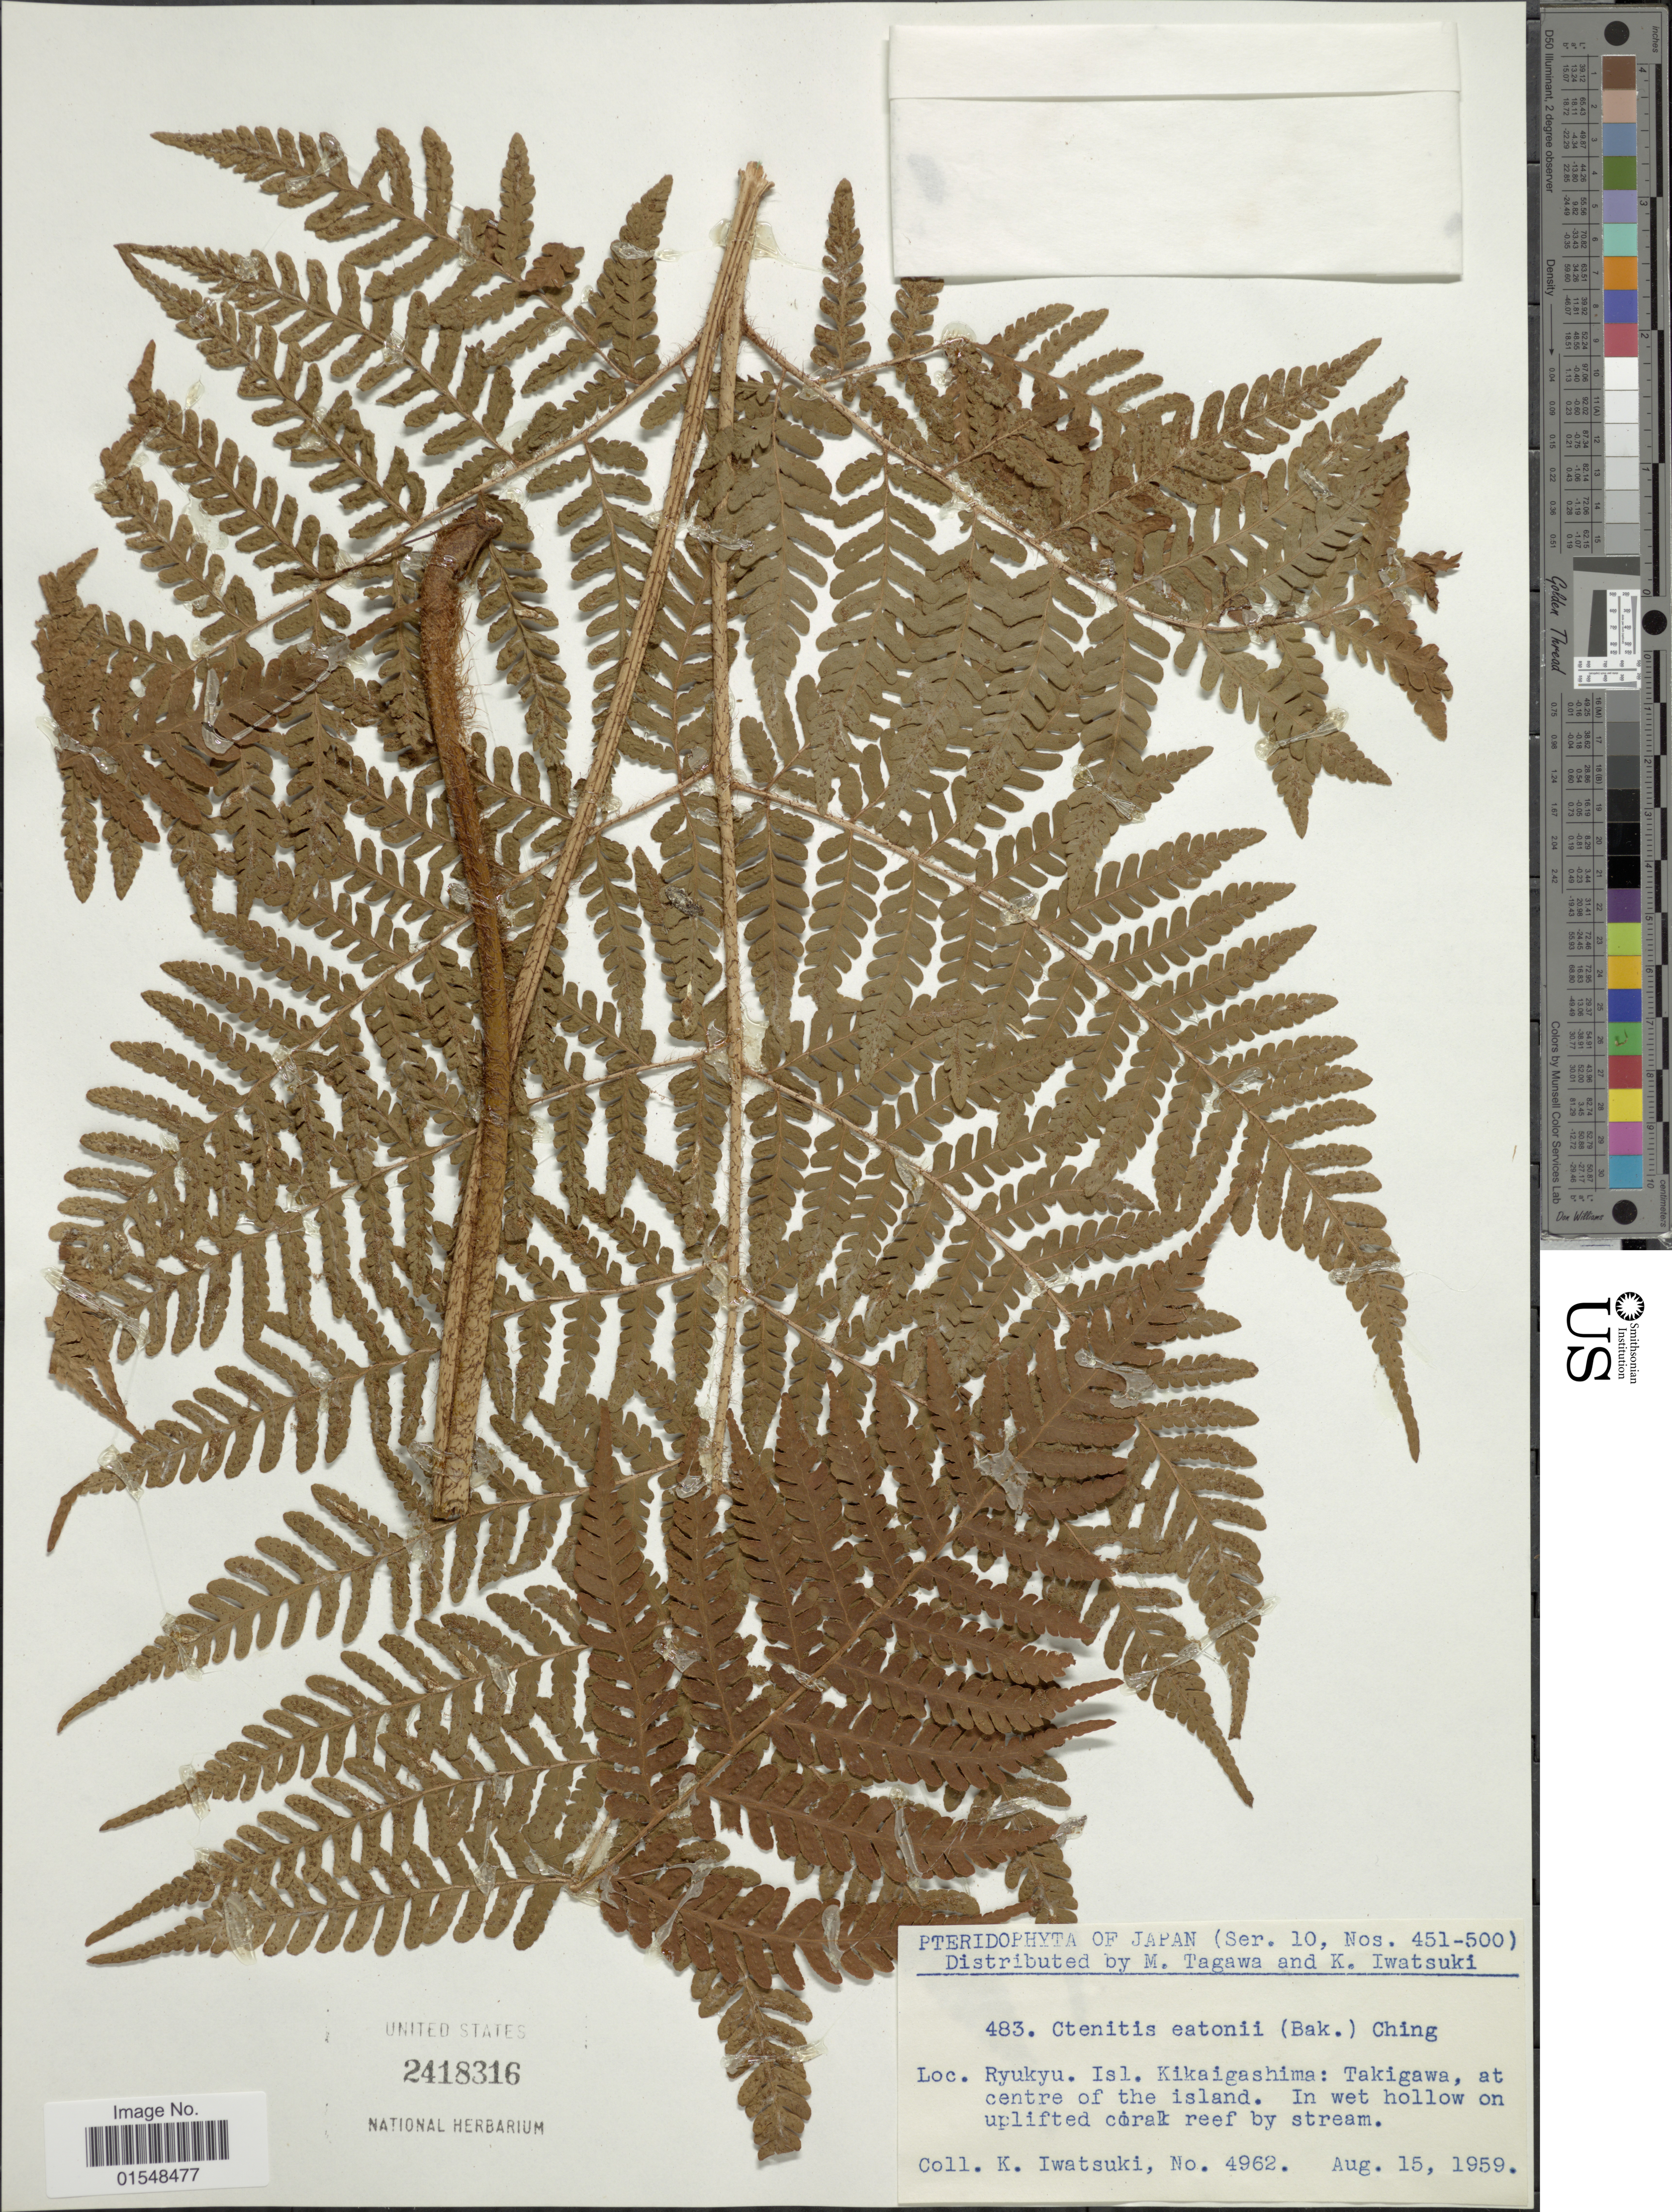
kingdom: Plantae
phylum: Tracheophyta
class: Polypodiopsida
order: Polypodiales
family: Dryopteridaceae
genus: Ctenitis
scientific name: Ctenitis eatonii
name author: (Baker) Ching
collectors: K. Iwatsuki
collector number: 4962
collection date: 1959-08-15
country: Japan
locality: Ryukyu, Isl. Kikaigashima: Takigawa, at centre of the island.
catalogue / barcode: US 2418316